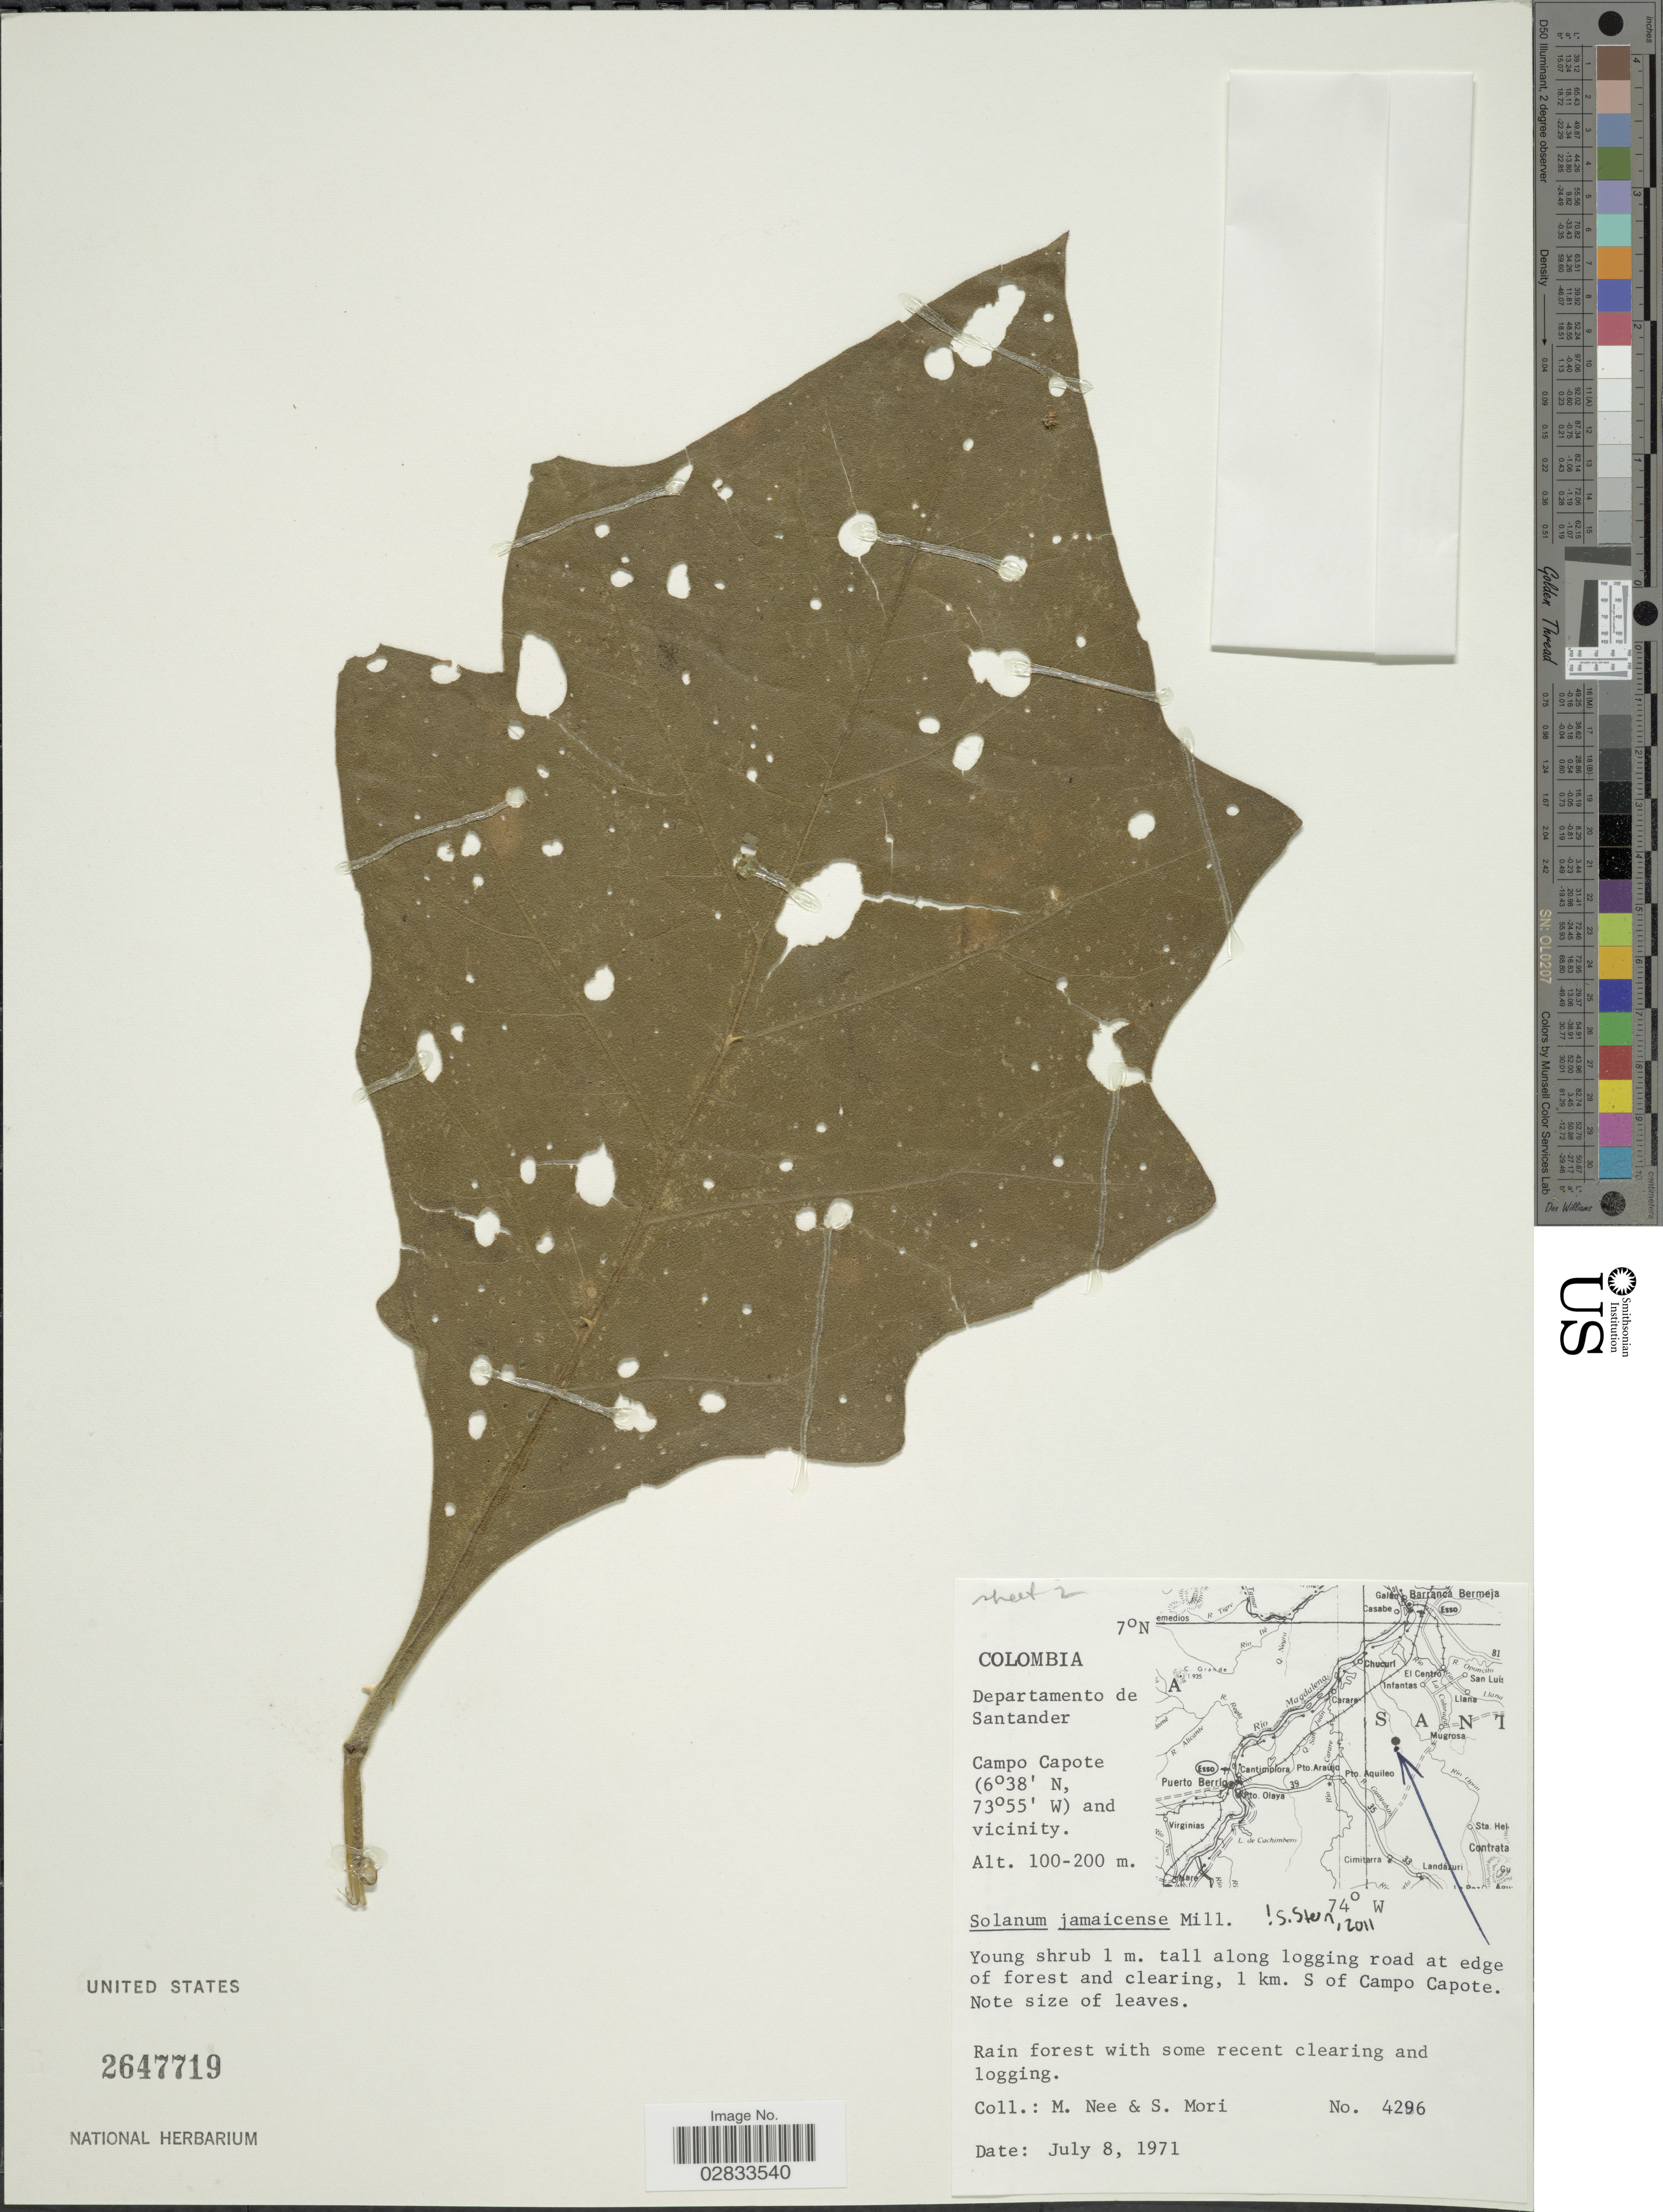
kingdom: Plantae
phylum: Tracheophyta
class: Magnoliopsida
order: Solanales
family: Solanaceae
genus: Solanum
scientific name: Solanum jamaicense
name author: Mill.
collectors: M. Nee & S. Mori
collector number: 4296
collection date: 1971-07-08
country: Colombia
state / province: Santander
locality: Departamento de Santander. Campo Capote and vicinity. Along logging road at edge of forest and clearing, 1 km. S of Campo Capote.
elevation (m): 100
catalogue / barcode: US 2647719